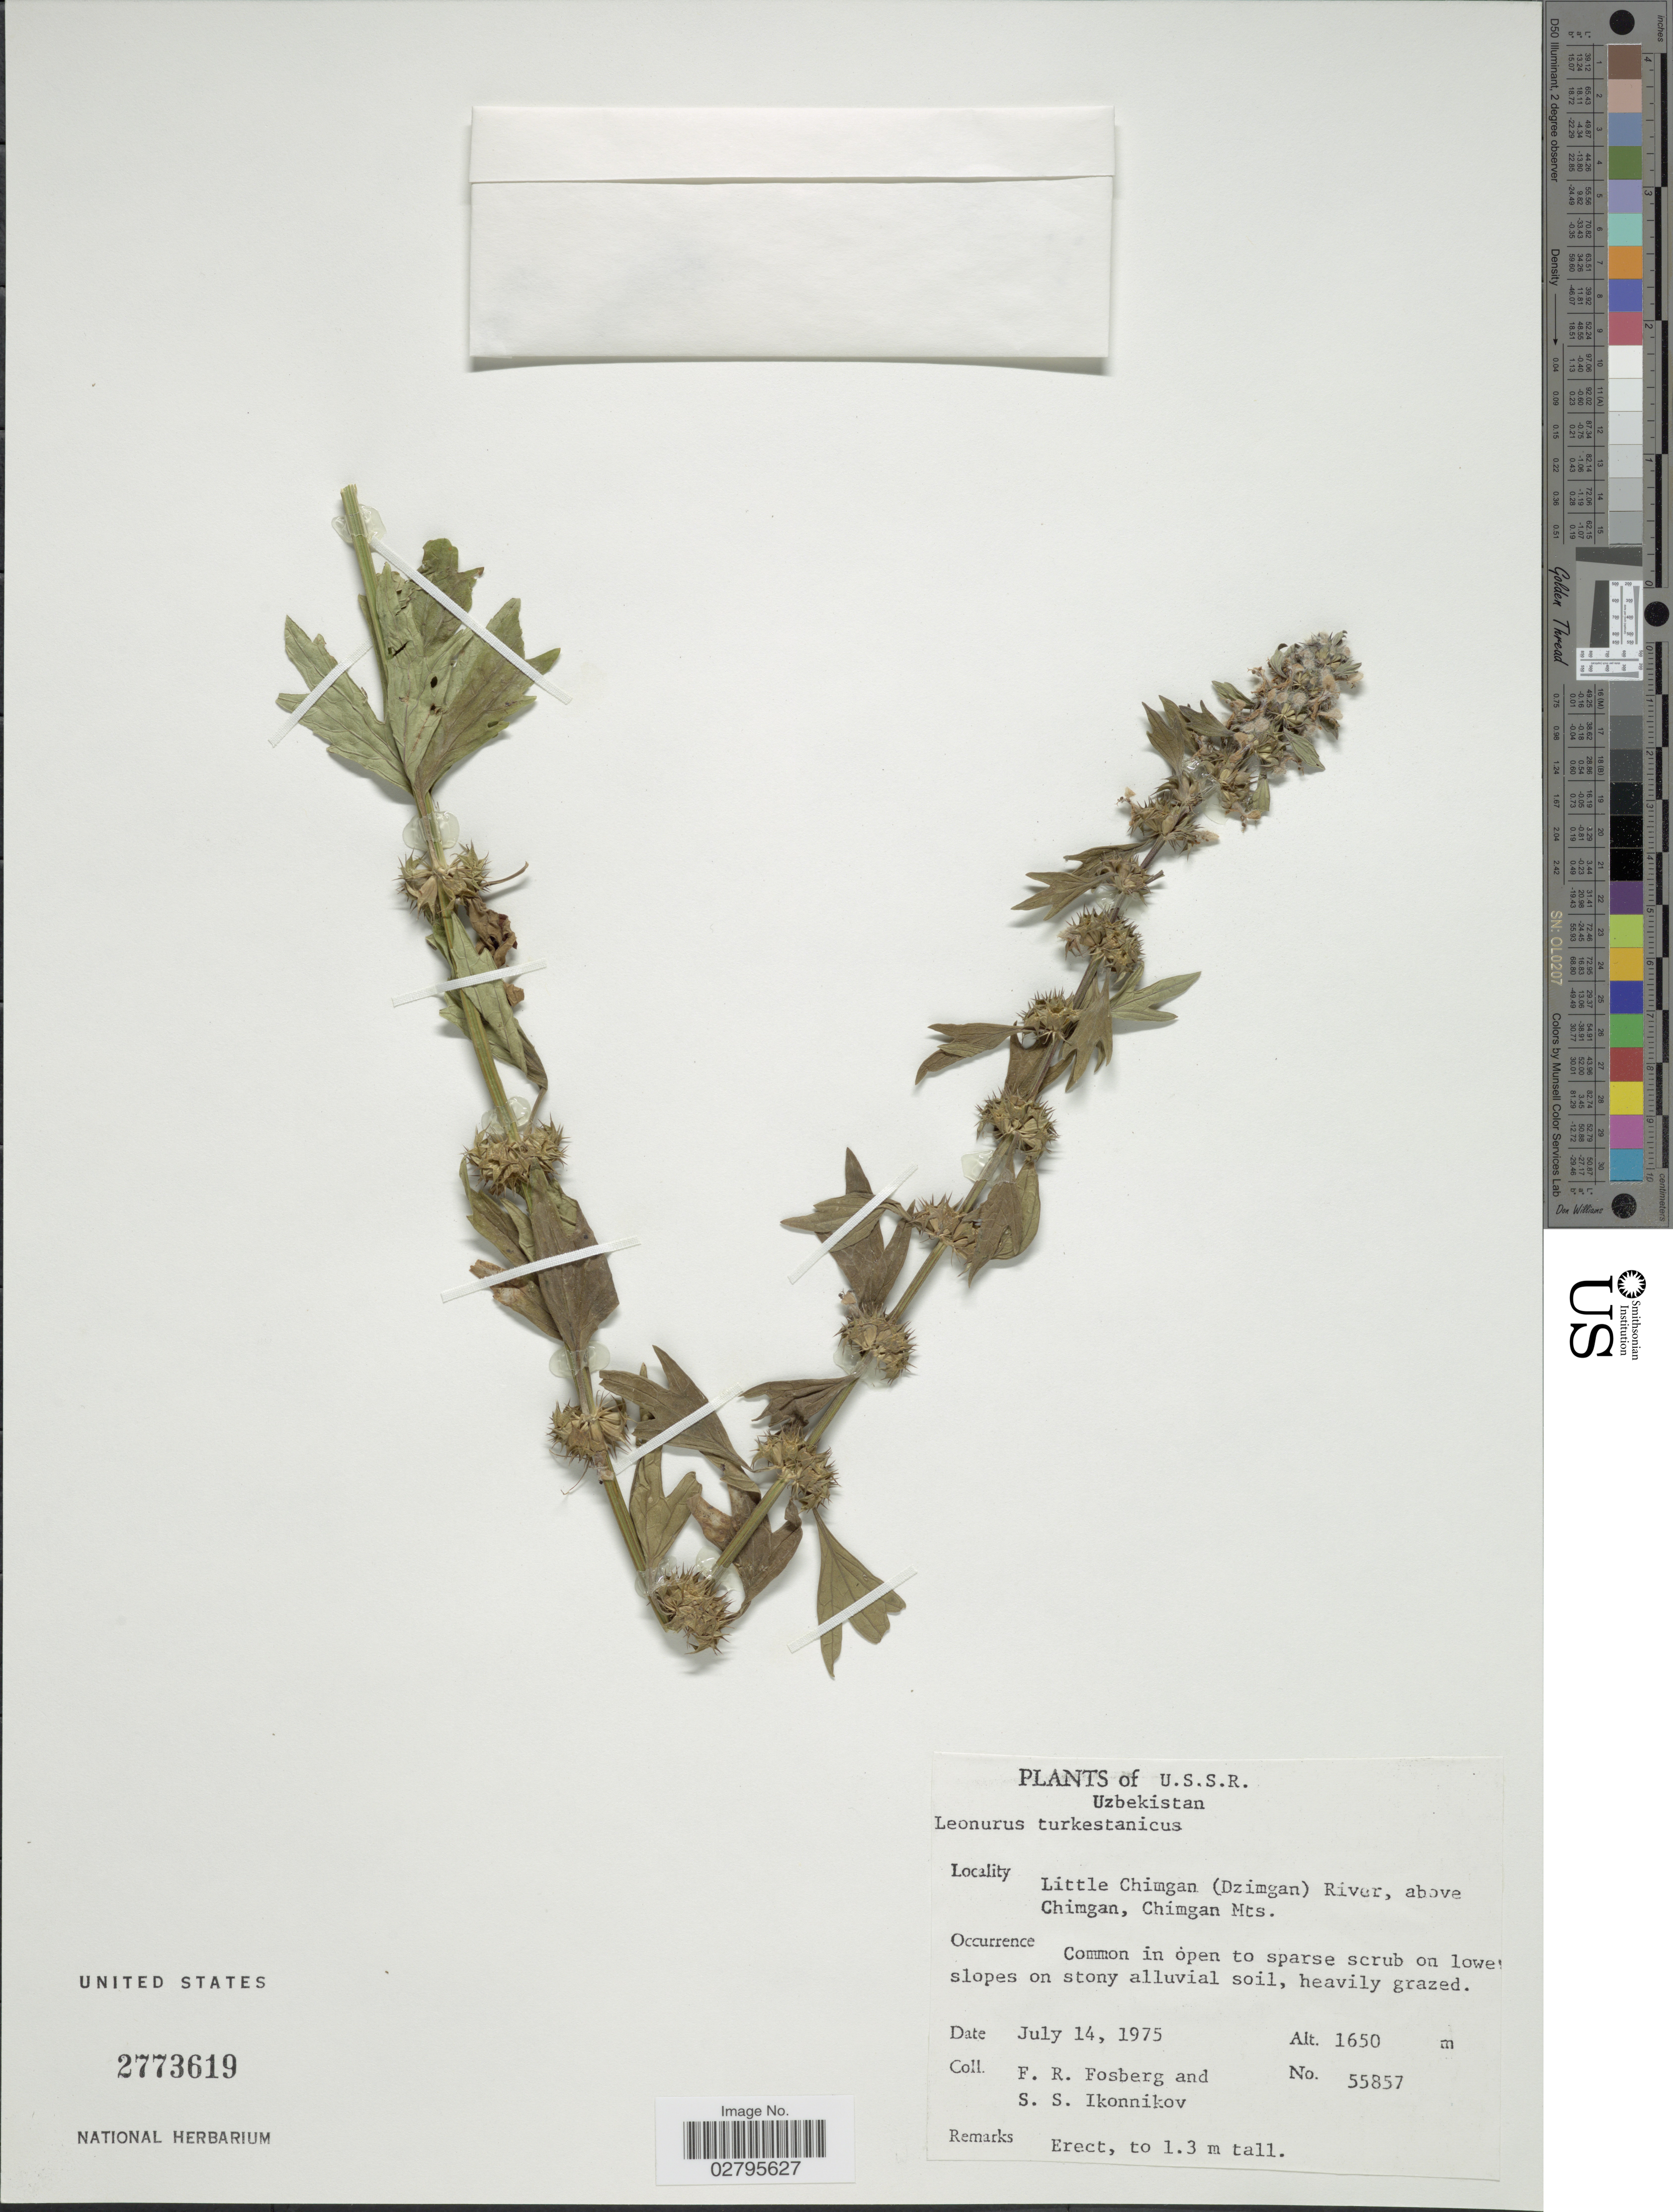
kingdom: Plantae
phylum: Tracheophyta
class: Magnoliopsida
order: Lamiales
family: Lamiaceae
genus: Leonurus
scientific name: Leonurus turkestanicus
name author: V.I. Krecz. & Kuprian.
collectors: F. R. Fosberg & S. Ikonnikov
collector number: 55857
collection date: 1975-07-14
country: Uzbekistan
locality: U.S.S.R. Uzebekistan. Little Chimgan (Dzimgan) River, above Chimgan, Chimgan Mts.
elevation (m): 1650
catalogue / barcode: US 2773619